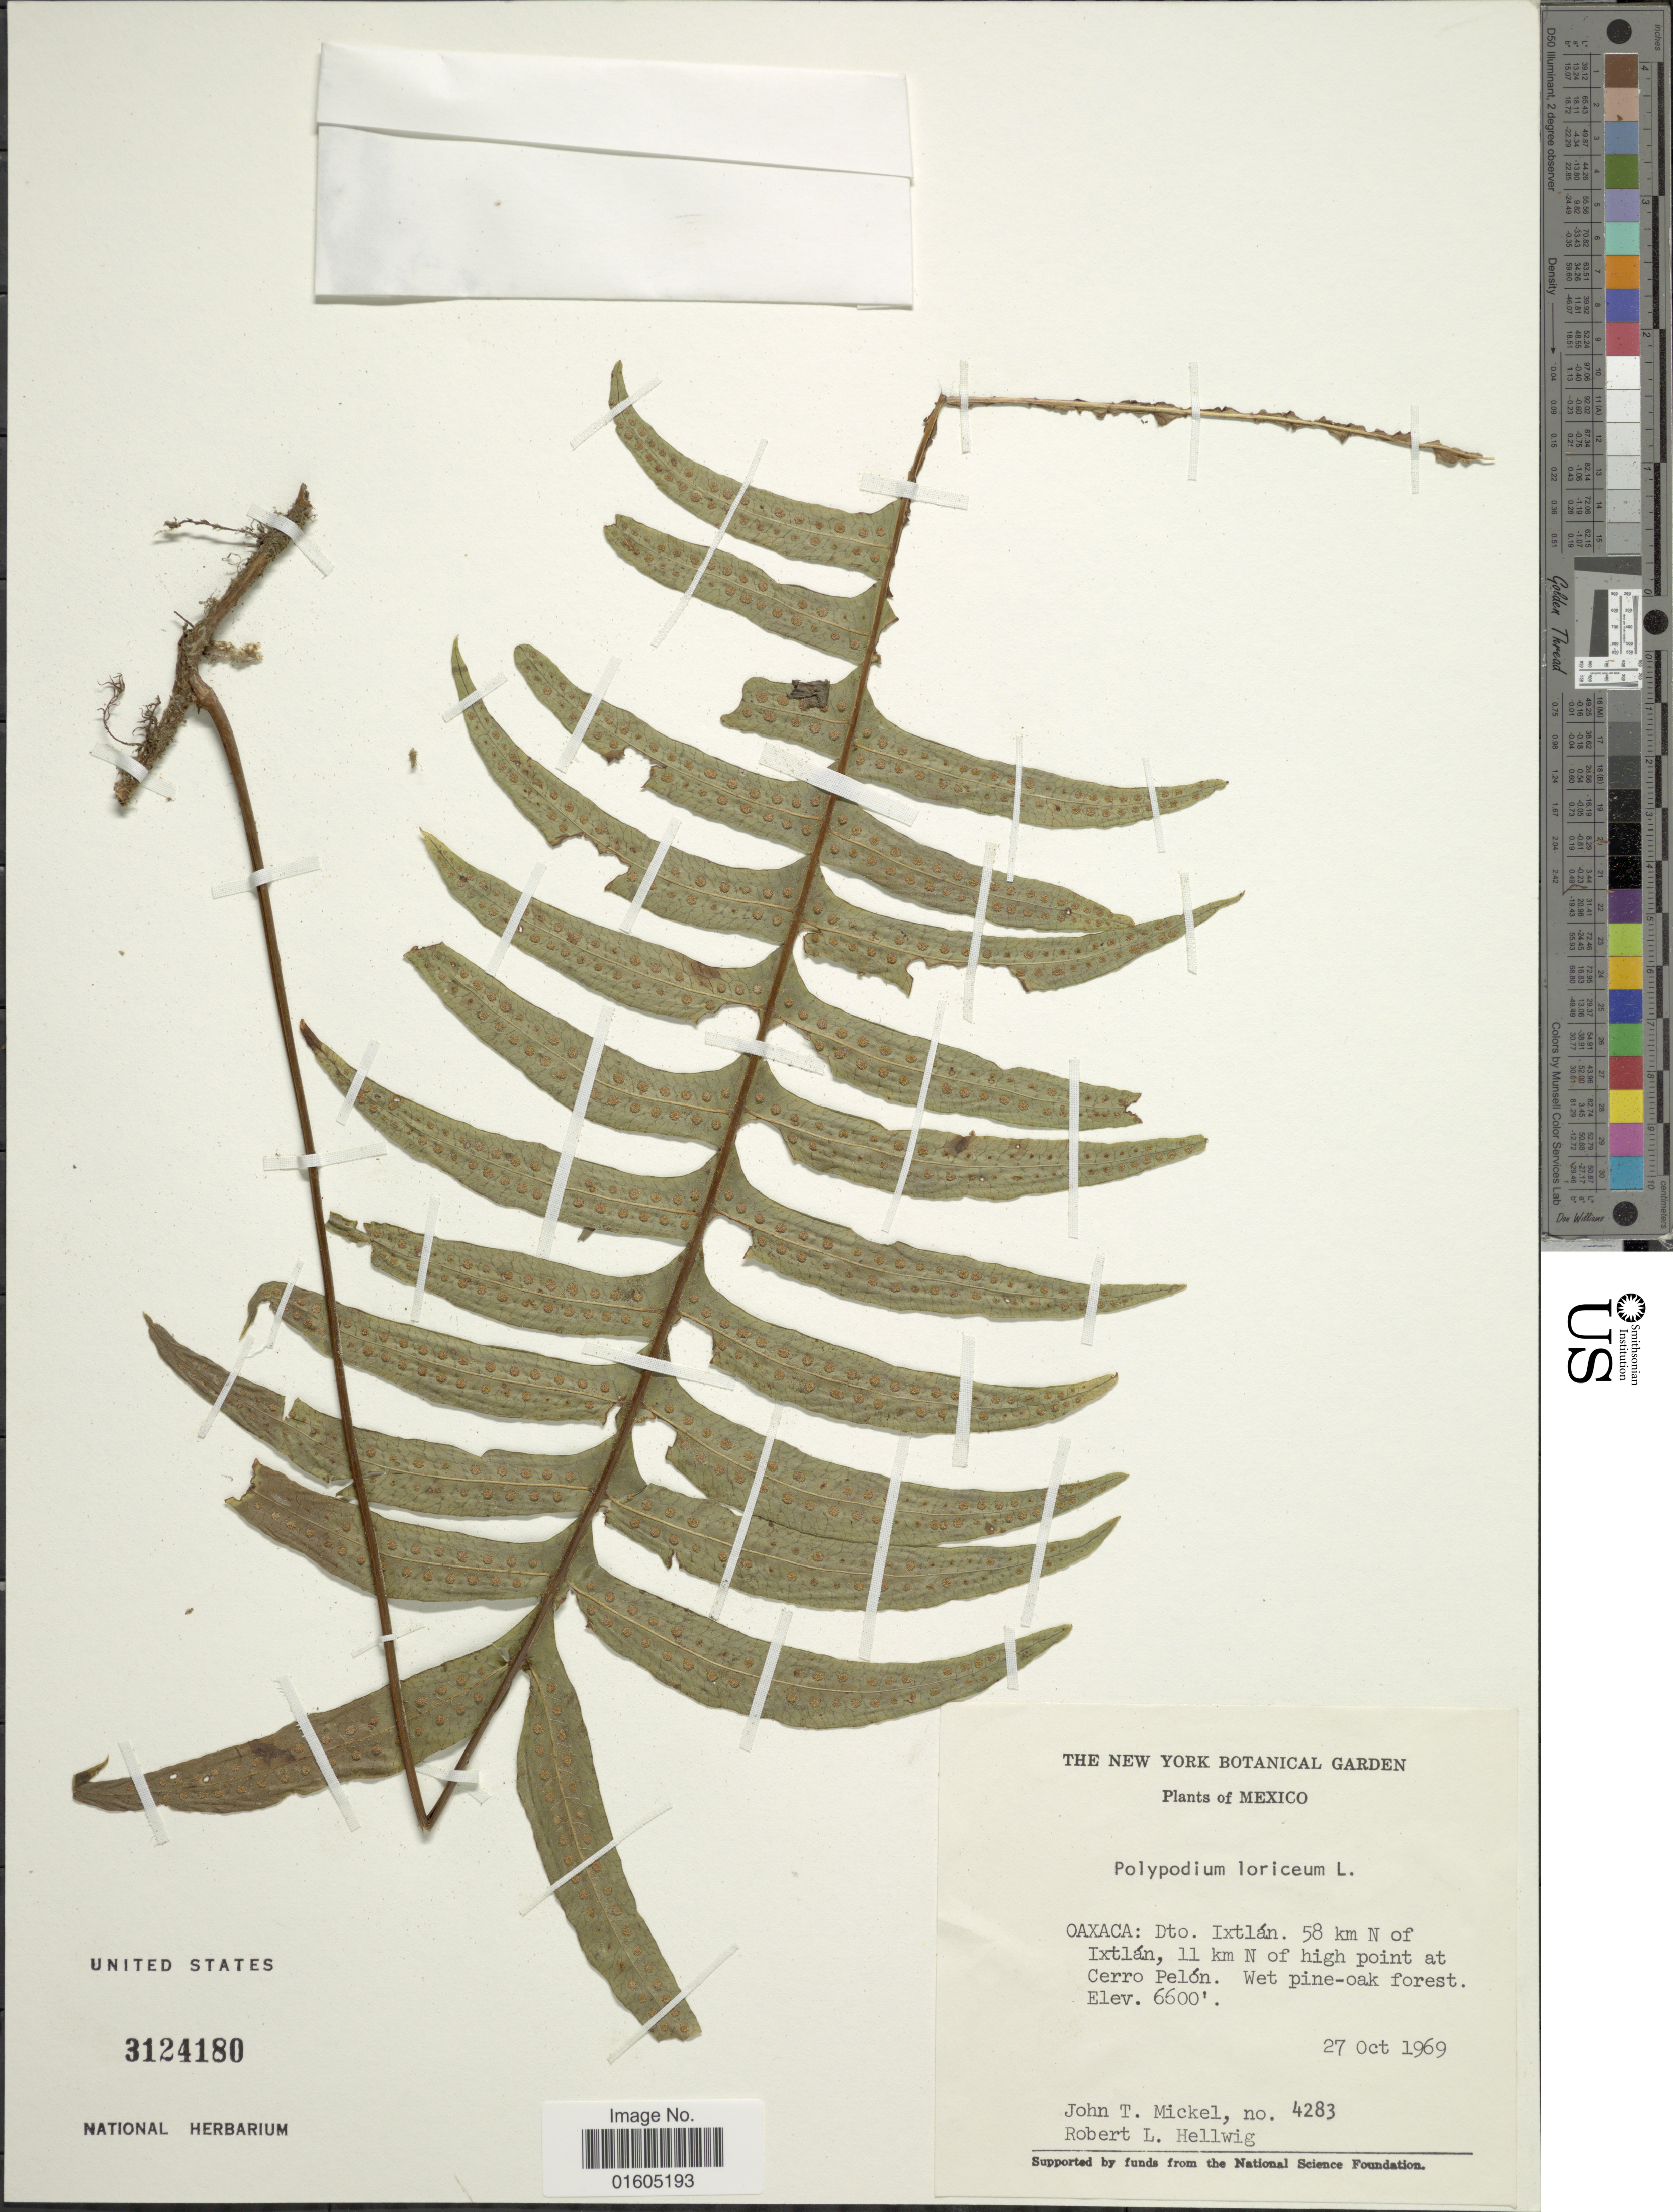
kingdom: Plantae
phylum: Tracheophyta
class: Polypodiopsida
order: Polypodiales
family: Polypodiaceae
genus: Serpocaulon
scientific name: Serpocaulon loriceum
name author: (L.) A.R. Sm.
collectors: J. T. Mickel & S. W. Leonard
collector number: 4283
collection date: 1969-10-27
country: Mexico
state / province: Oaxaca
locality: Mexico. Oaxaca: Dto. Ixtlan. 58 km N of Ixtlan, 11 km N of high oint at Cerro Pelon. Wet pine-oak forest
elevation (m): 2012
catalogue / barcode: US 3124180